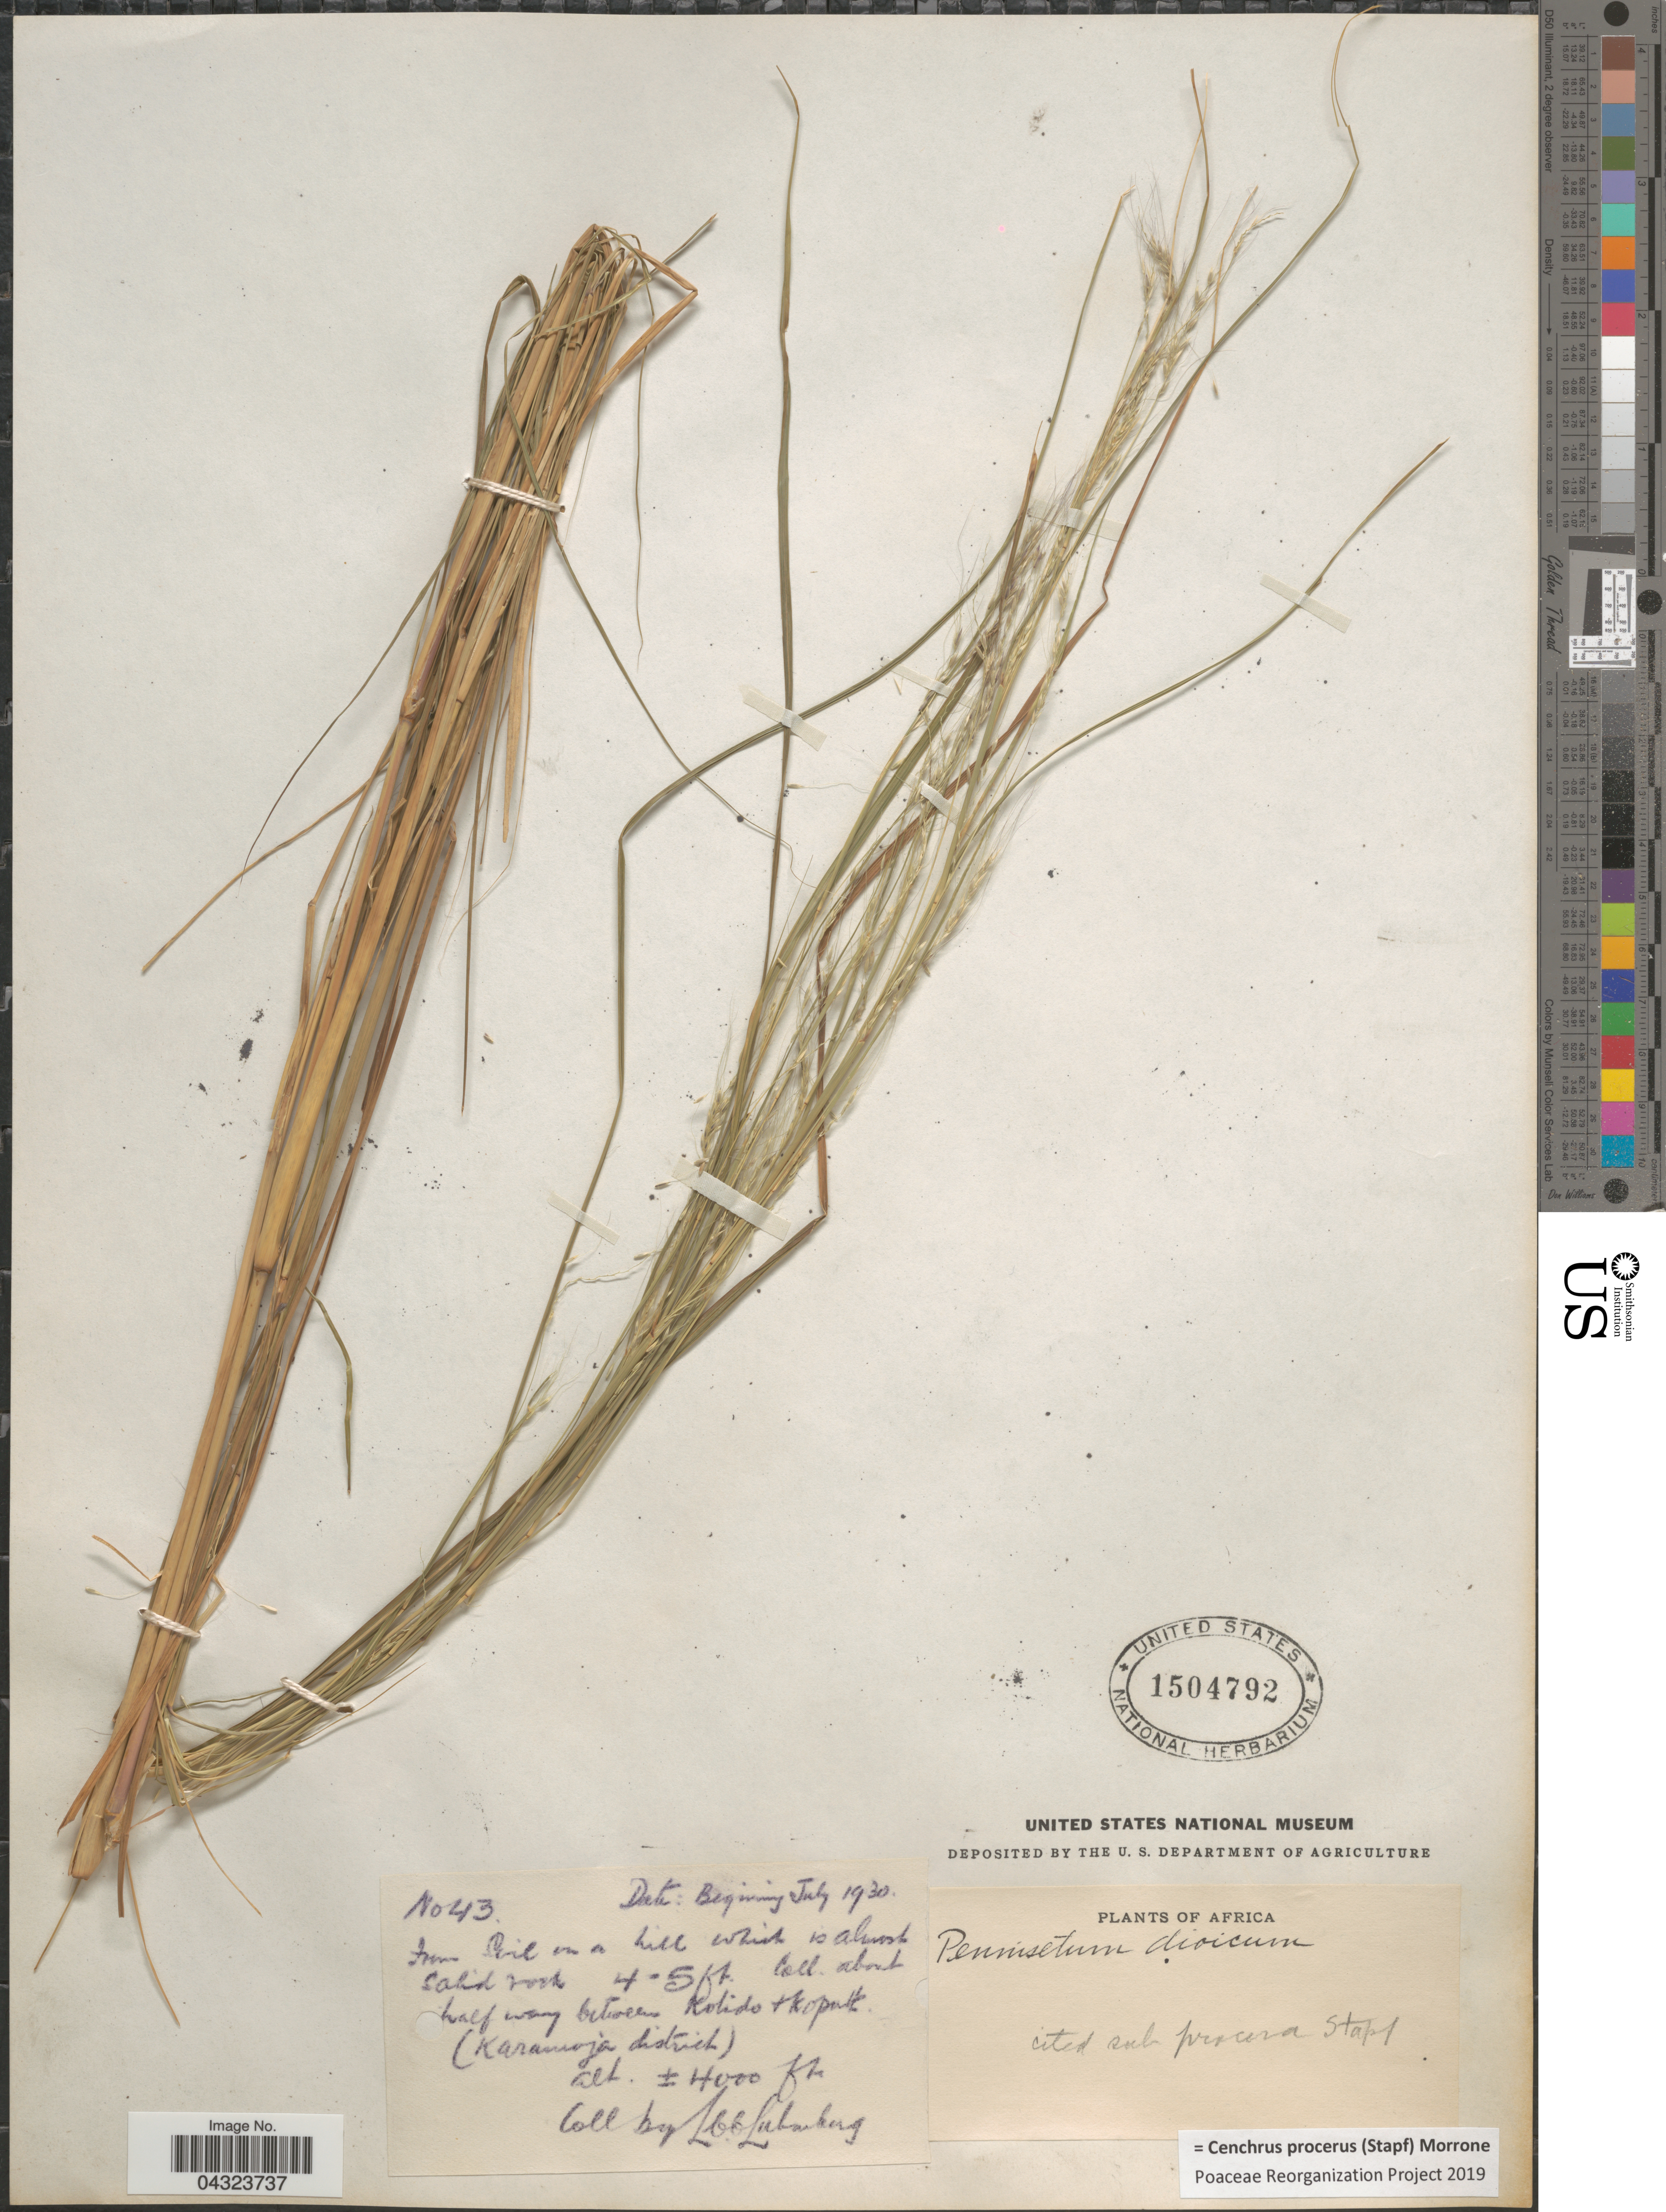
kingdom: Plantae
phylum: Tracheophyta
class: Liliopsida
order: Poales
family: Poaceae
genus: Cenchrus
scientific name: Cenchrus procerus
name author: (Stapf) Morrone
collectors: L. Liebenberg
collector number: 43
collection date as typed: beginning July 1930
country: Uganda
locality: Africa. Half way between Kotido + Kopoth (Karamoja district).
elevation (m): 1219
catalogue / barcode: US 1504792